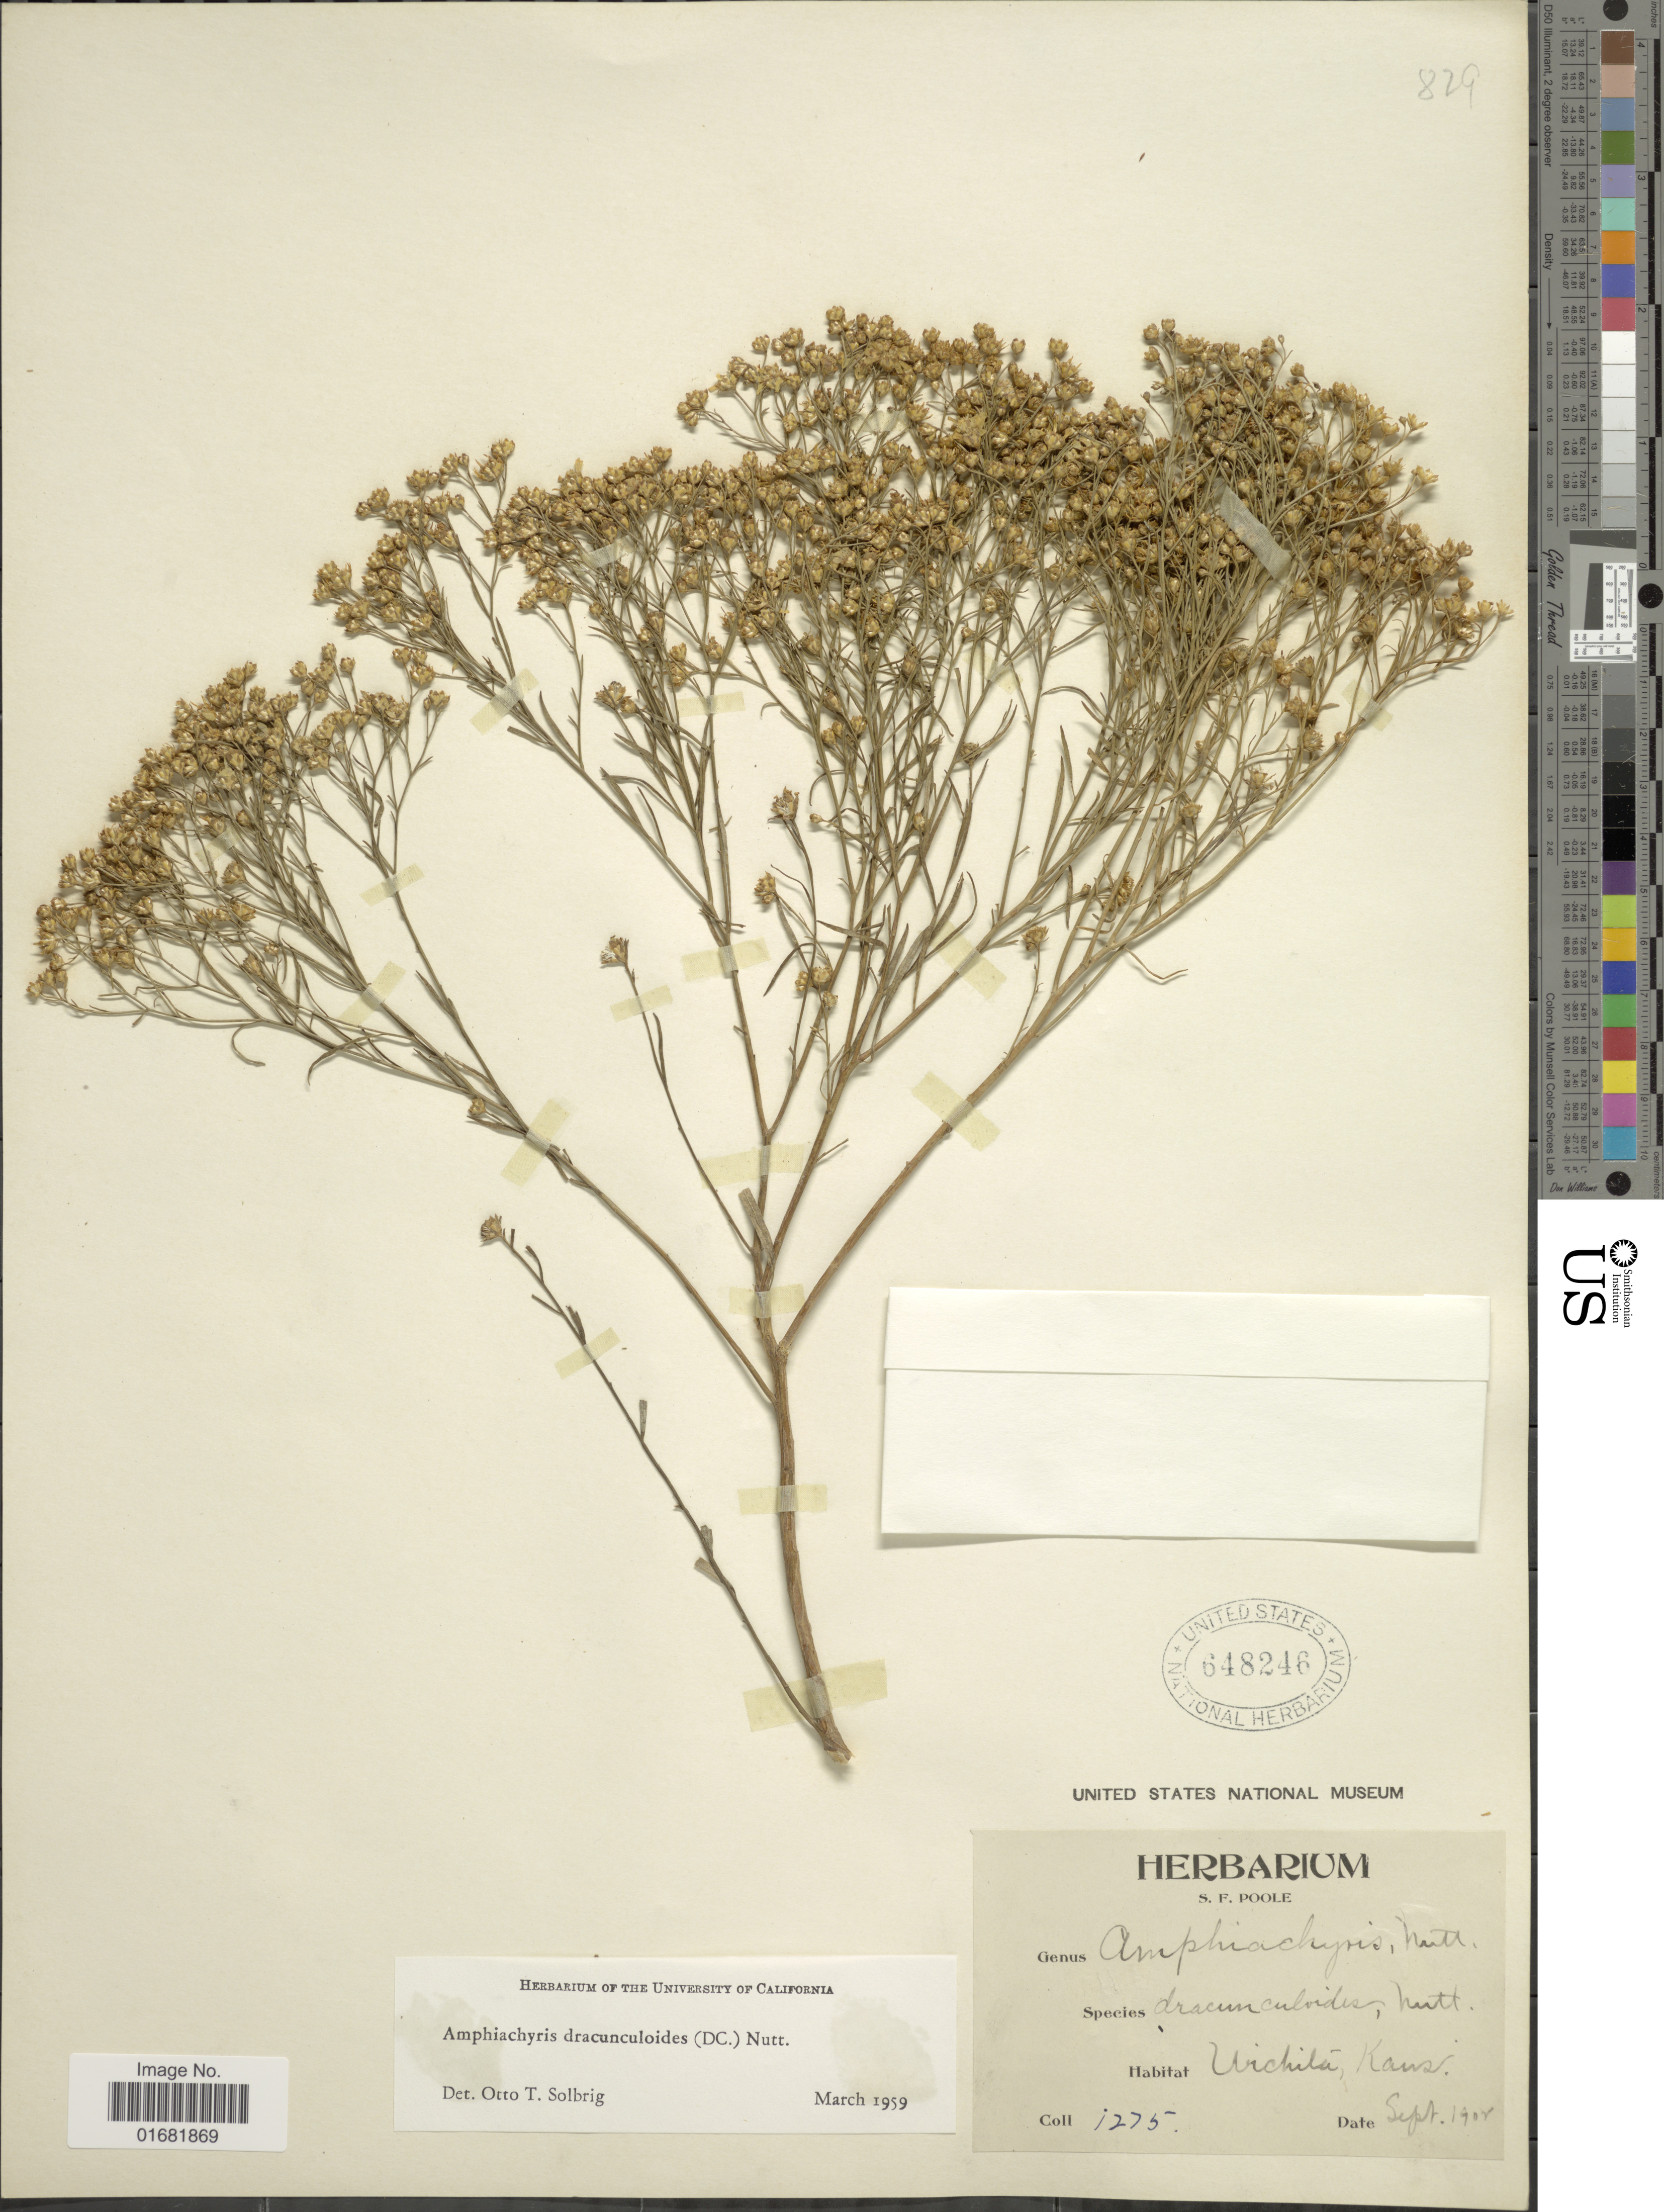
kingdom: Plantae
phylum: Tracheophyta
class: Magnoliopsida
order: Asterales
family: Asteraceae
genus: Amphiachyris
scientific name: Amphiachyris dracunculoides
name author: (DC.) Nutt.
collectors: S. F. Poole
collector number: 1275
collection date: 1902-09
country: United States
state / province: Kansas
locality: Wichita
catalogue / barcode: US 648246